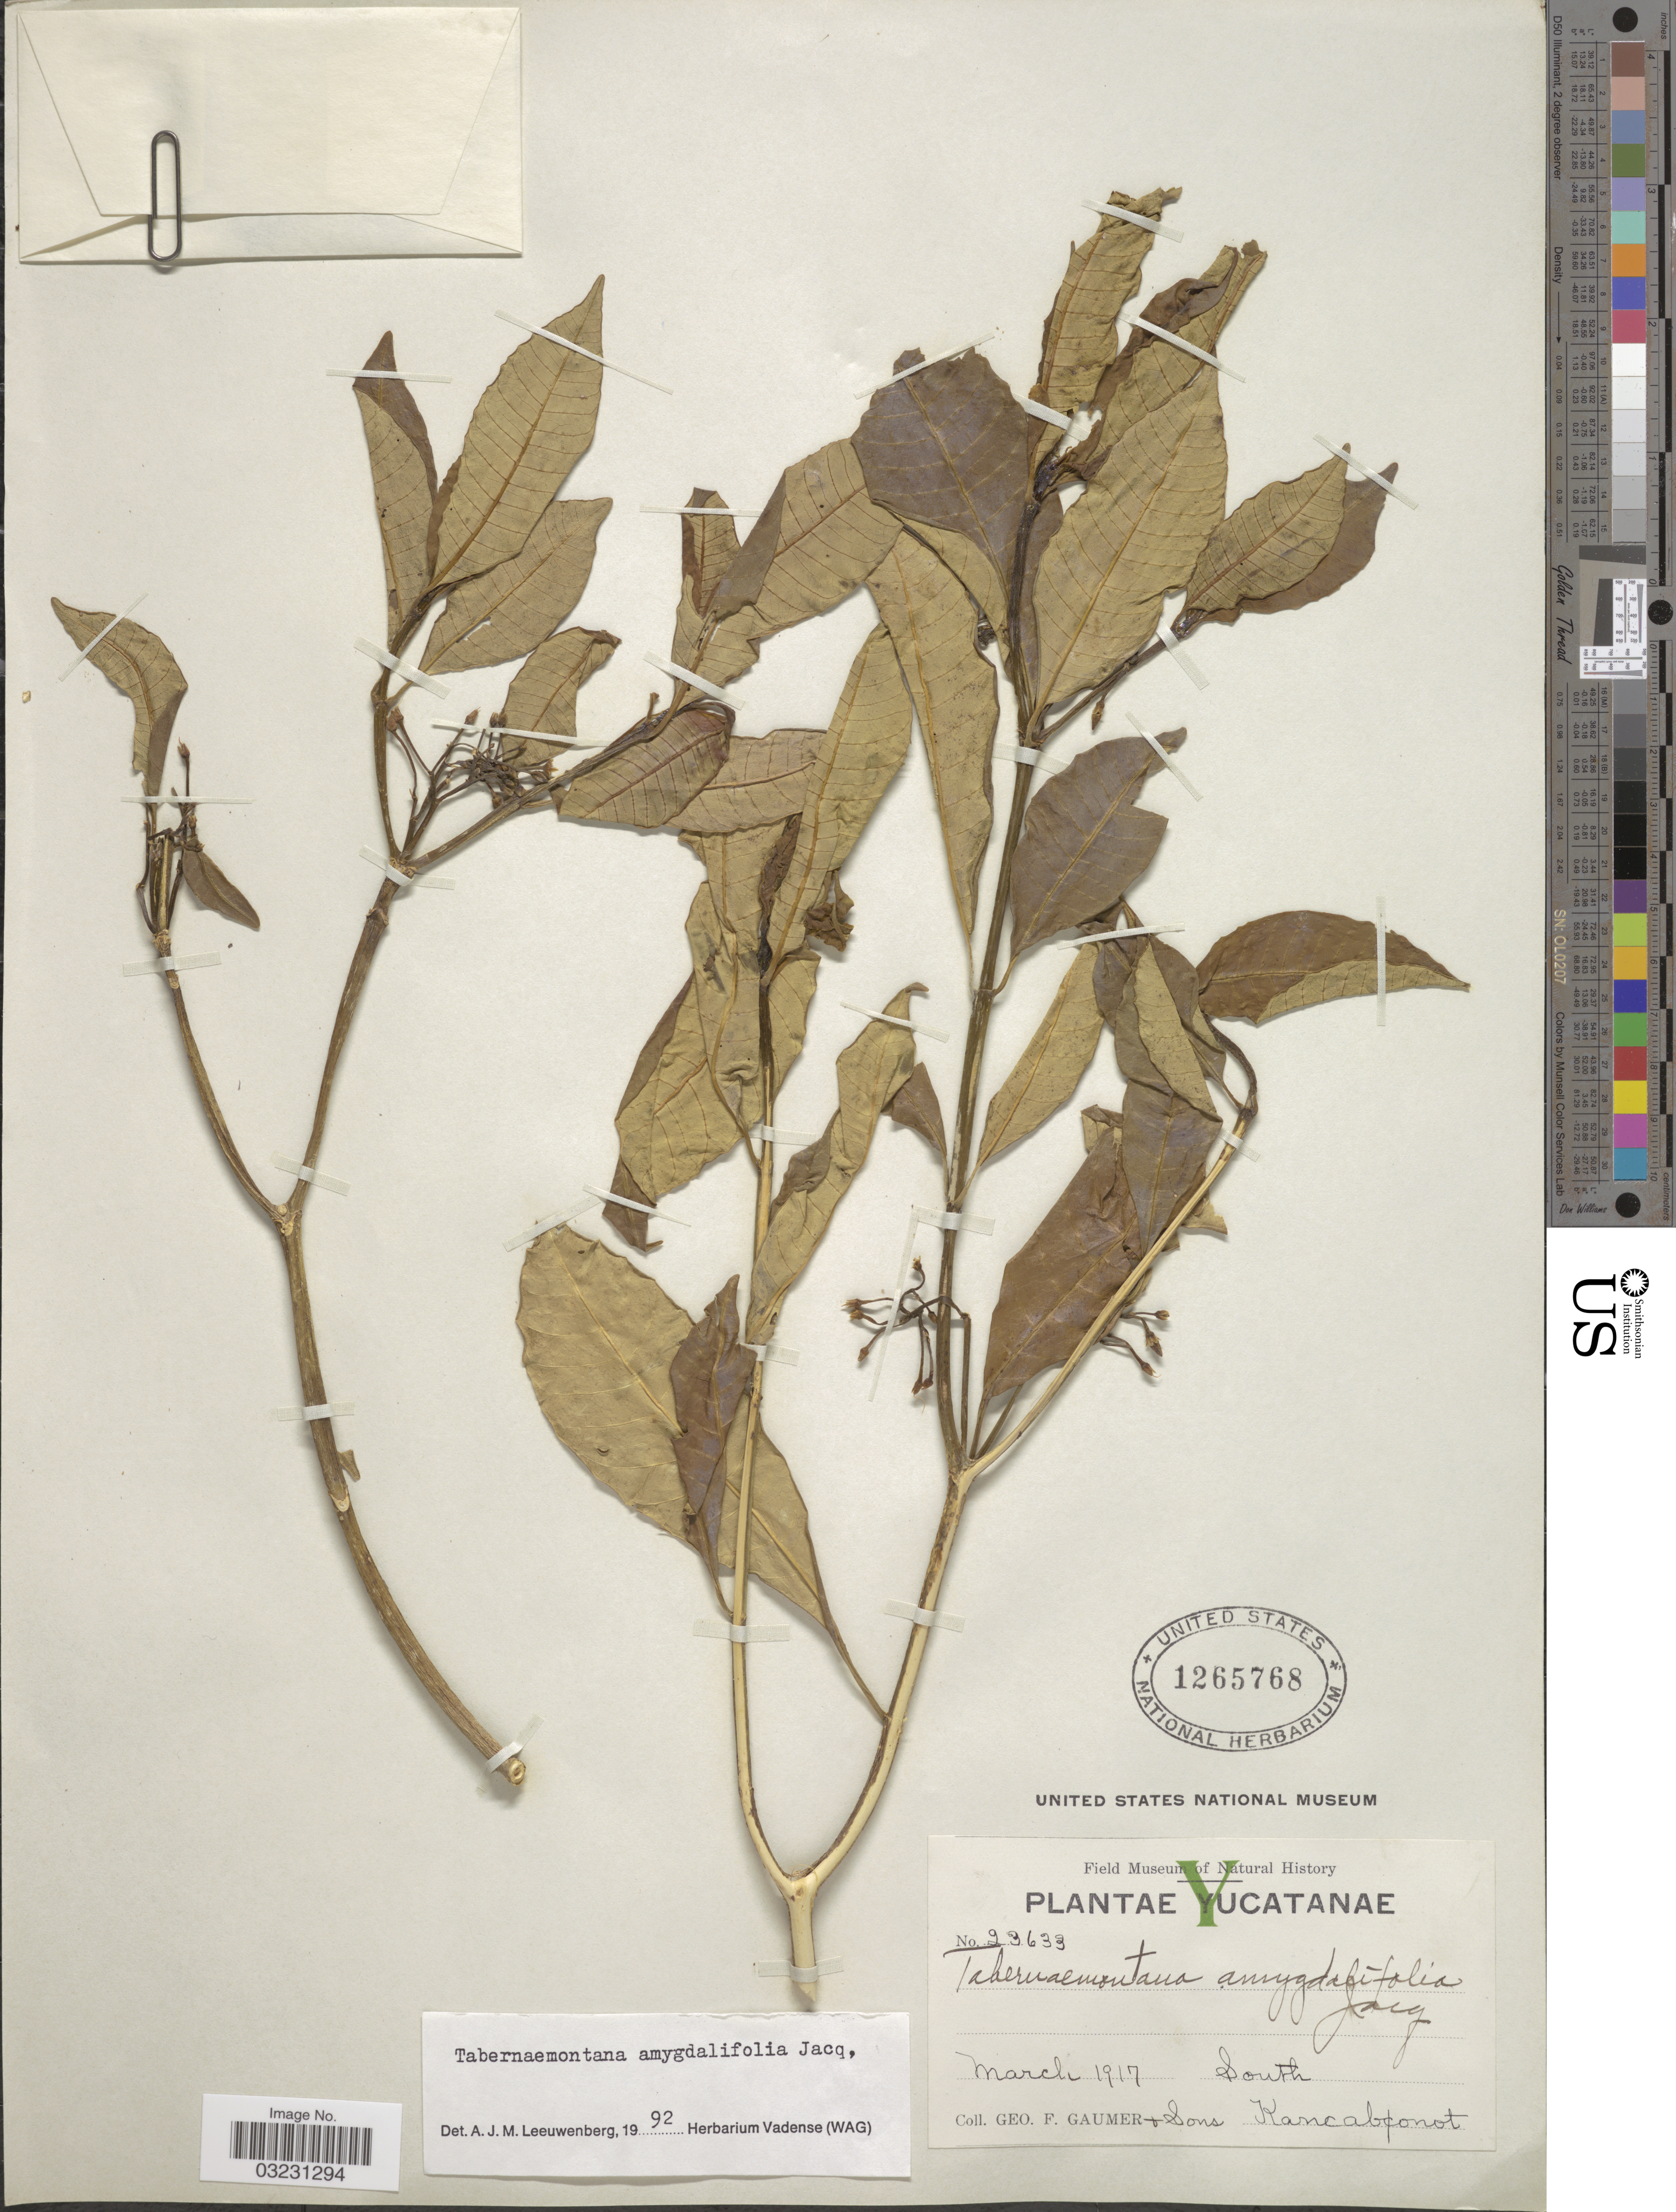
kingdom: Plantae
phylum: Tracheophyta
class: Magnoliopsida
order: Gentianales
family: Apocynaceae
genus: Tabernaemontana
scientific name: Tabernaemontana amygdalifolia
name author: Jacq.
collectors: G. F. Gaumer & Sons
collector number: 23633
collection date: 1917-03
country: Mexico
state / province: Yucatán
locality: South Kancabonot.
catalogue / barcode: US 1265768